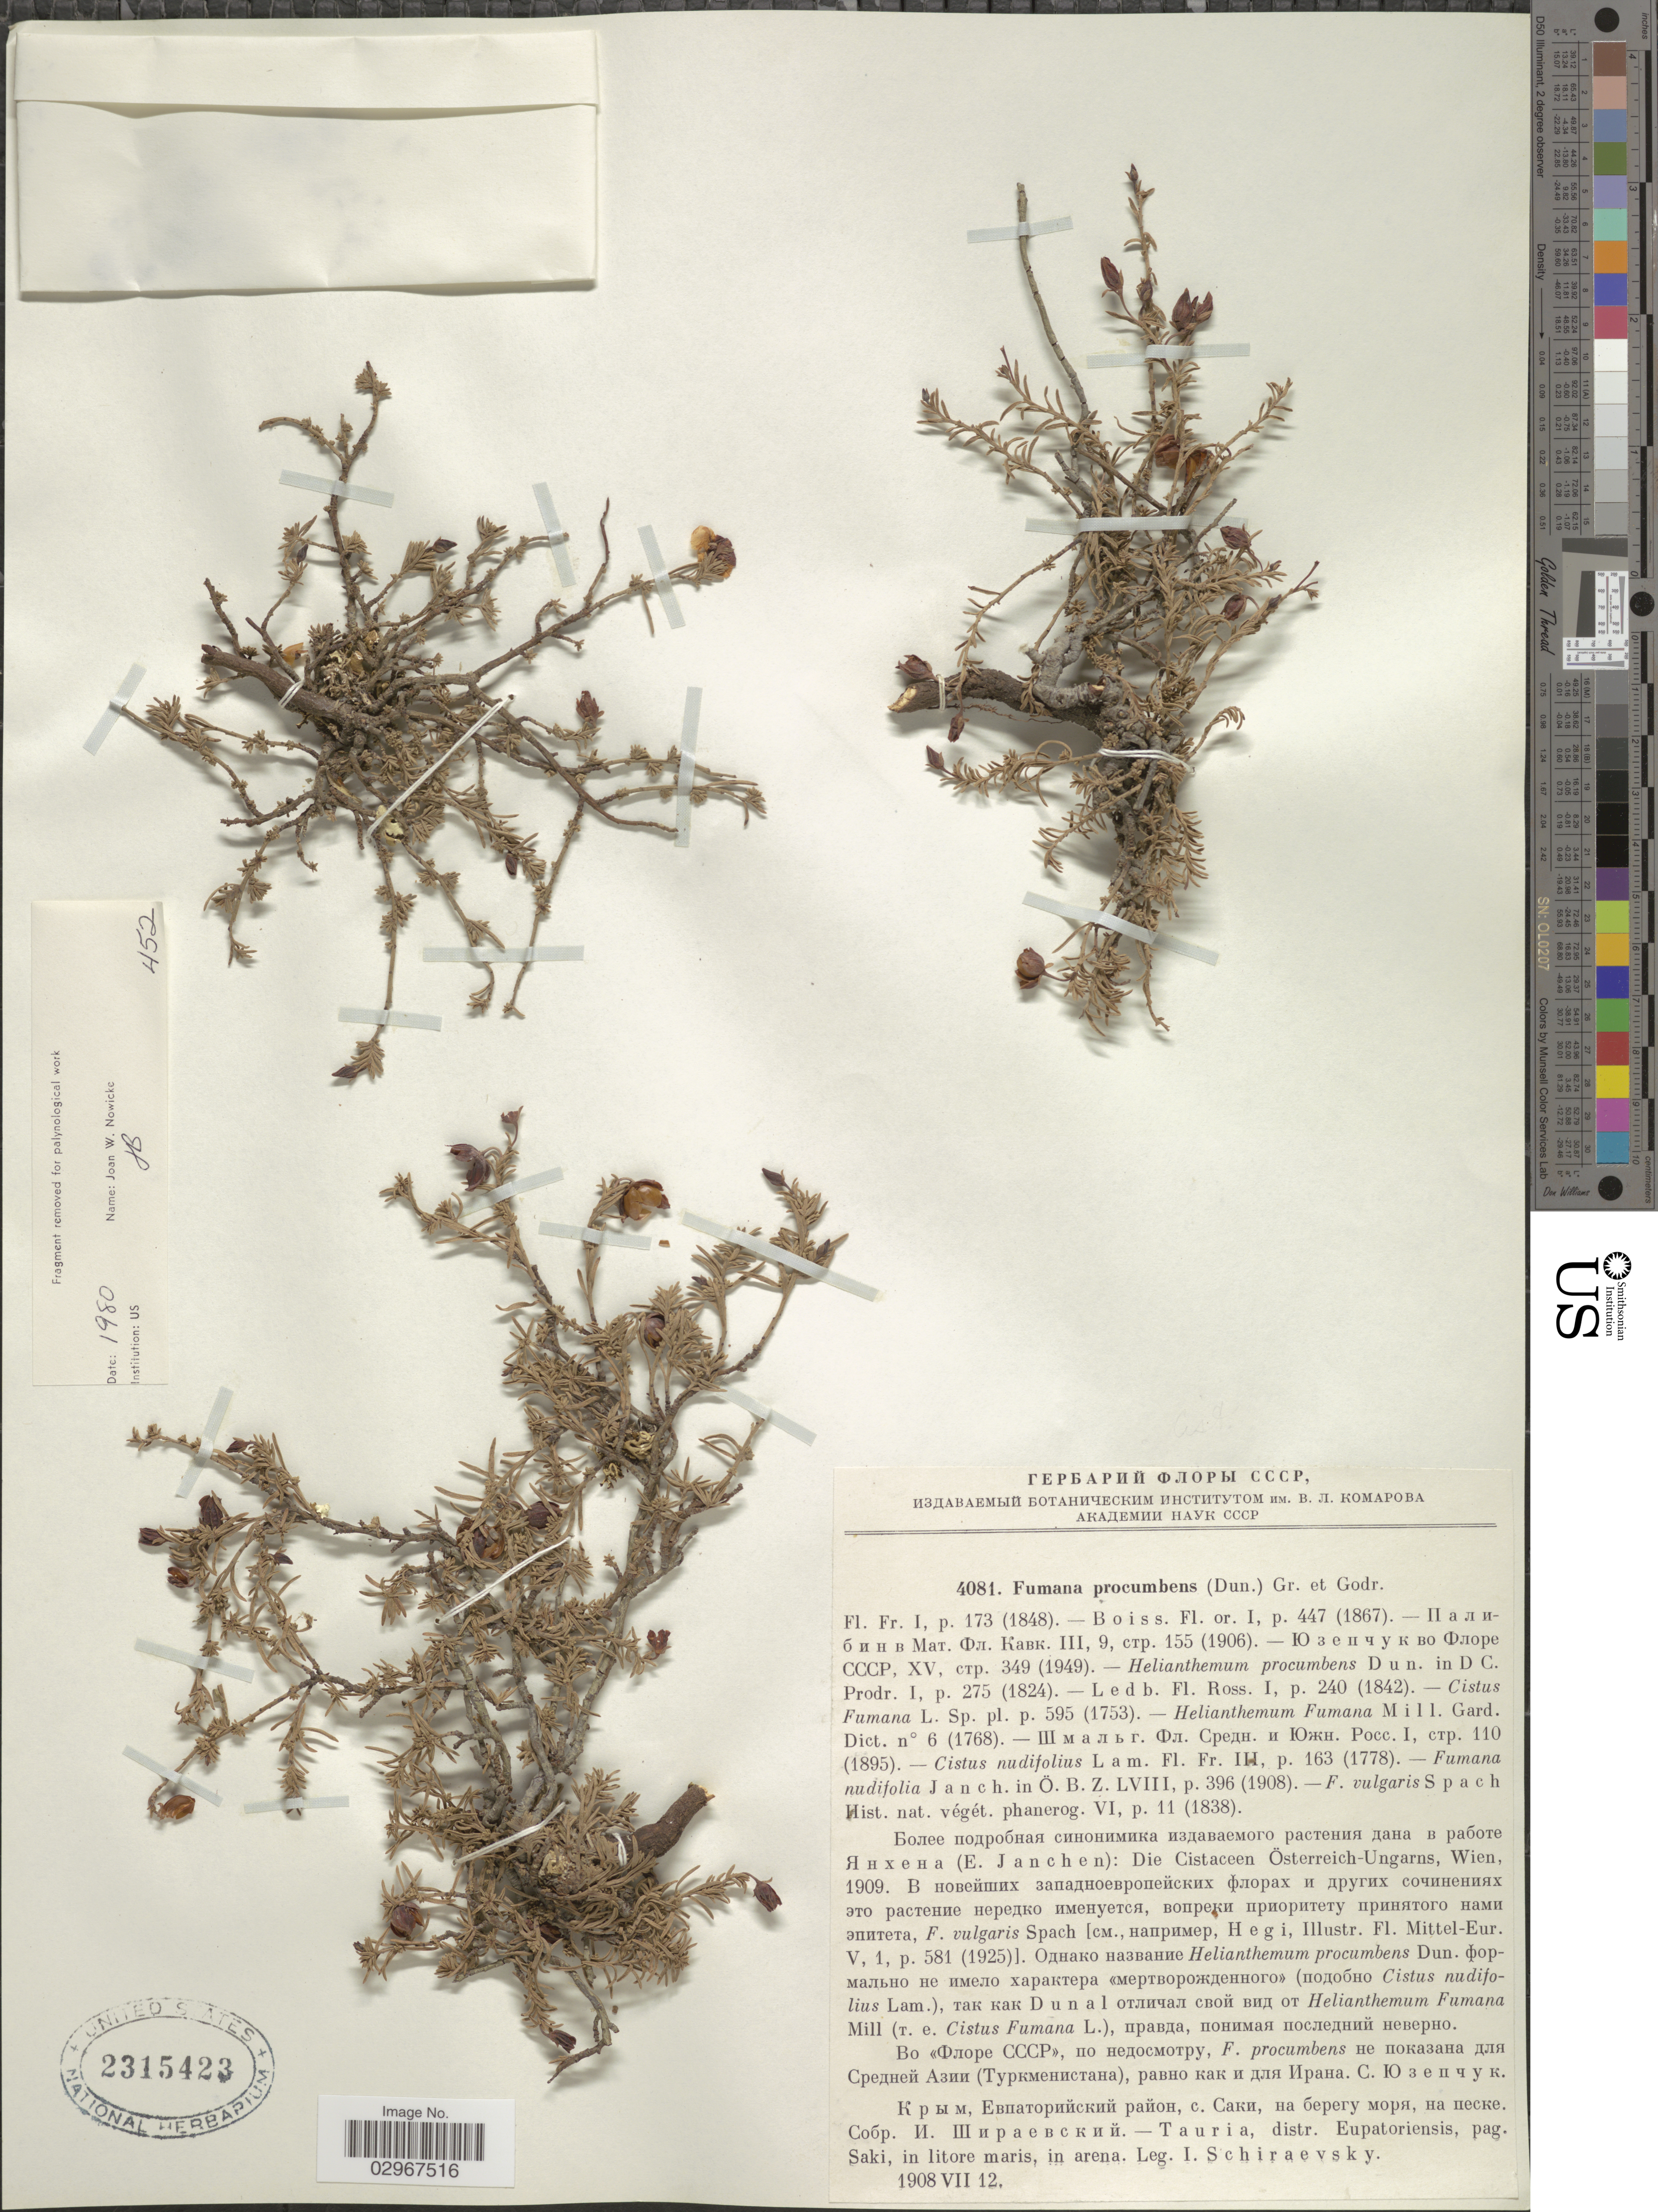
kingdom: Plantae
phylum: Tracheophyta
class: Magnoliopsida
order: Malvales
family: Cistaceae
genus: Fumana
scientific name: Fumana procumbens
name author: (Dunal) Gren. & Godr.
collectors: I. Schiraevsky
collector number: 4081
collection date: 1908-07-12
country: Ukraine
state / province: Crimea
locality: Tauria, distr. Eupatoriensis, pag. Saki, in litore maris, in arena.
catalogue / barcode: US 2315423